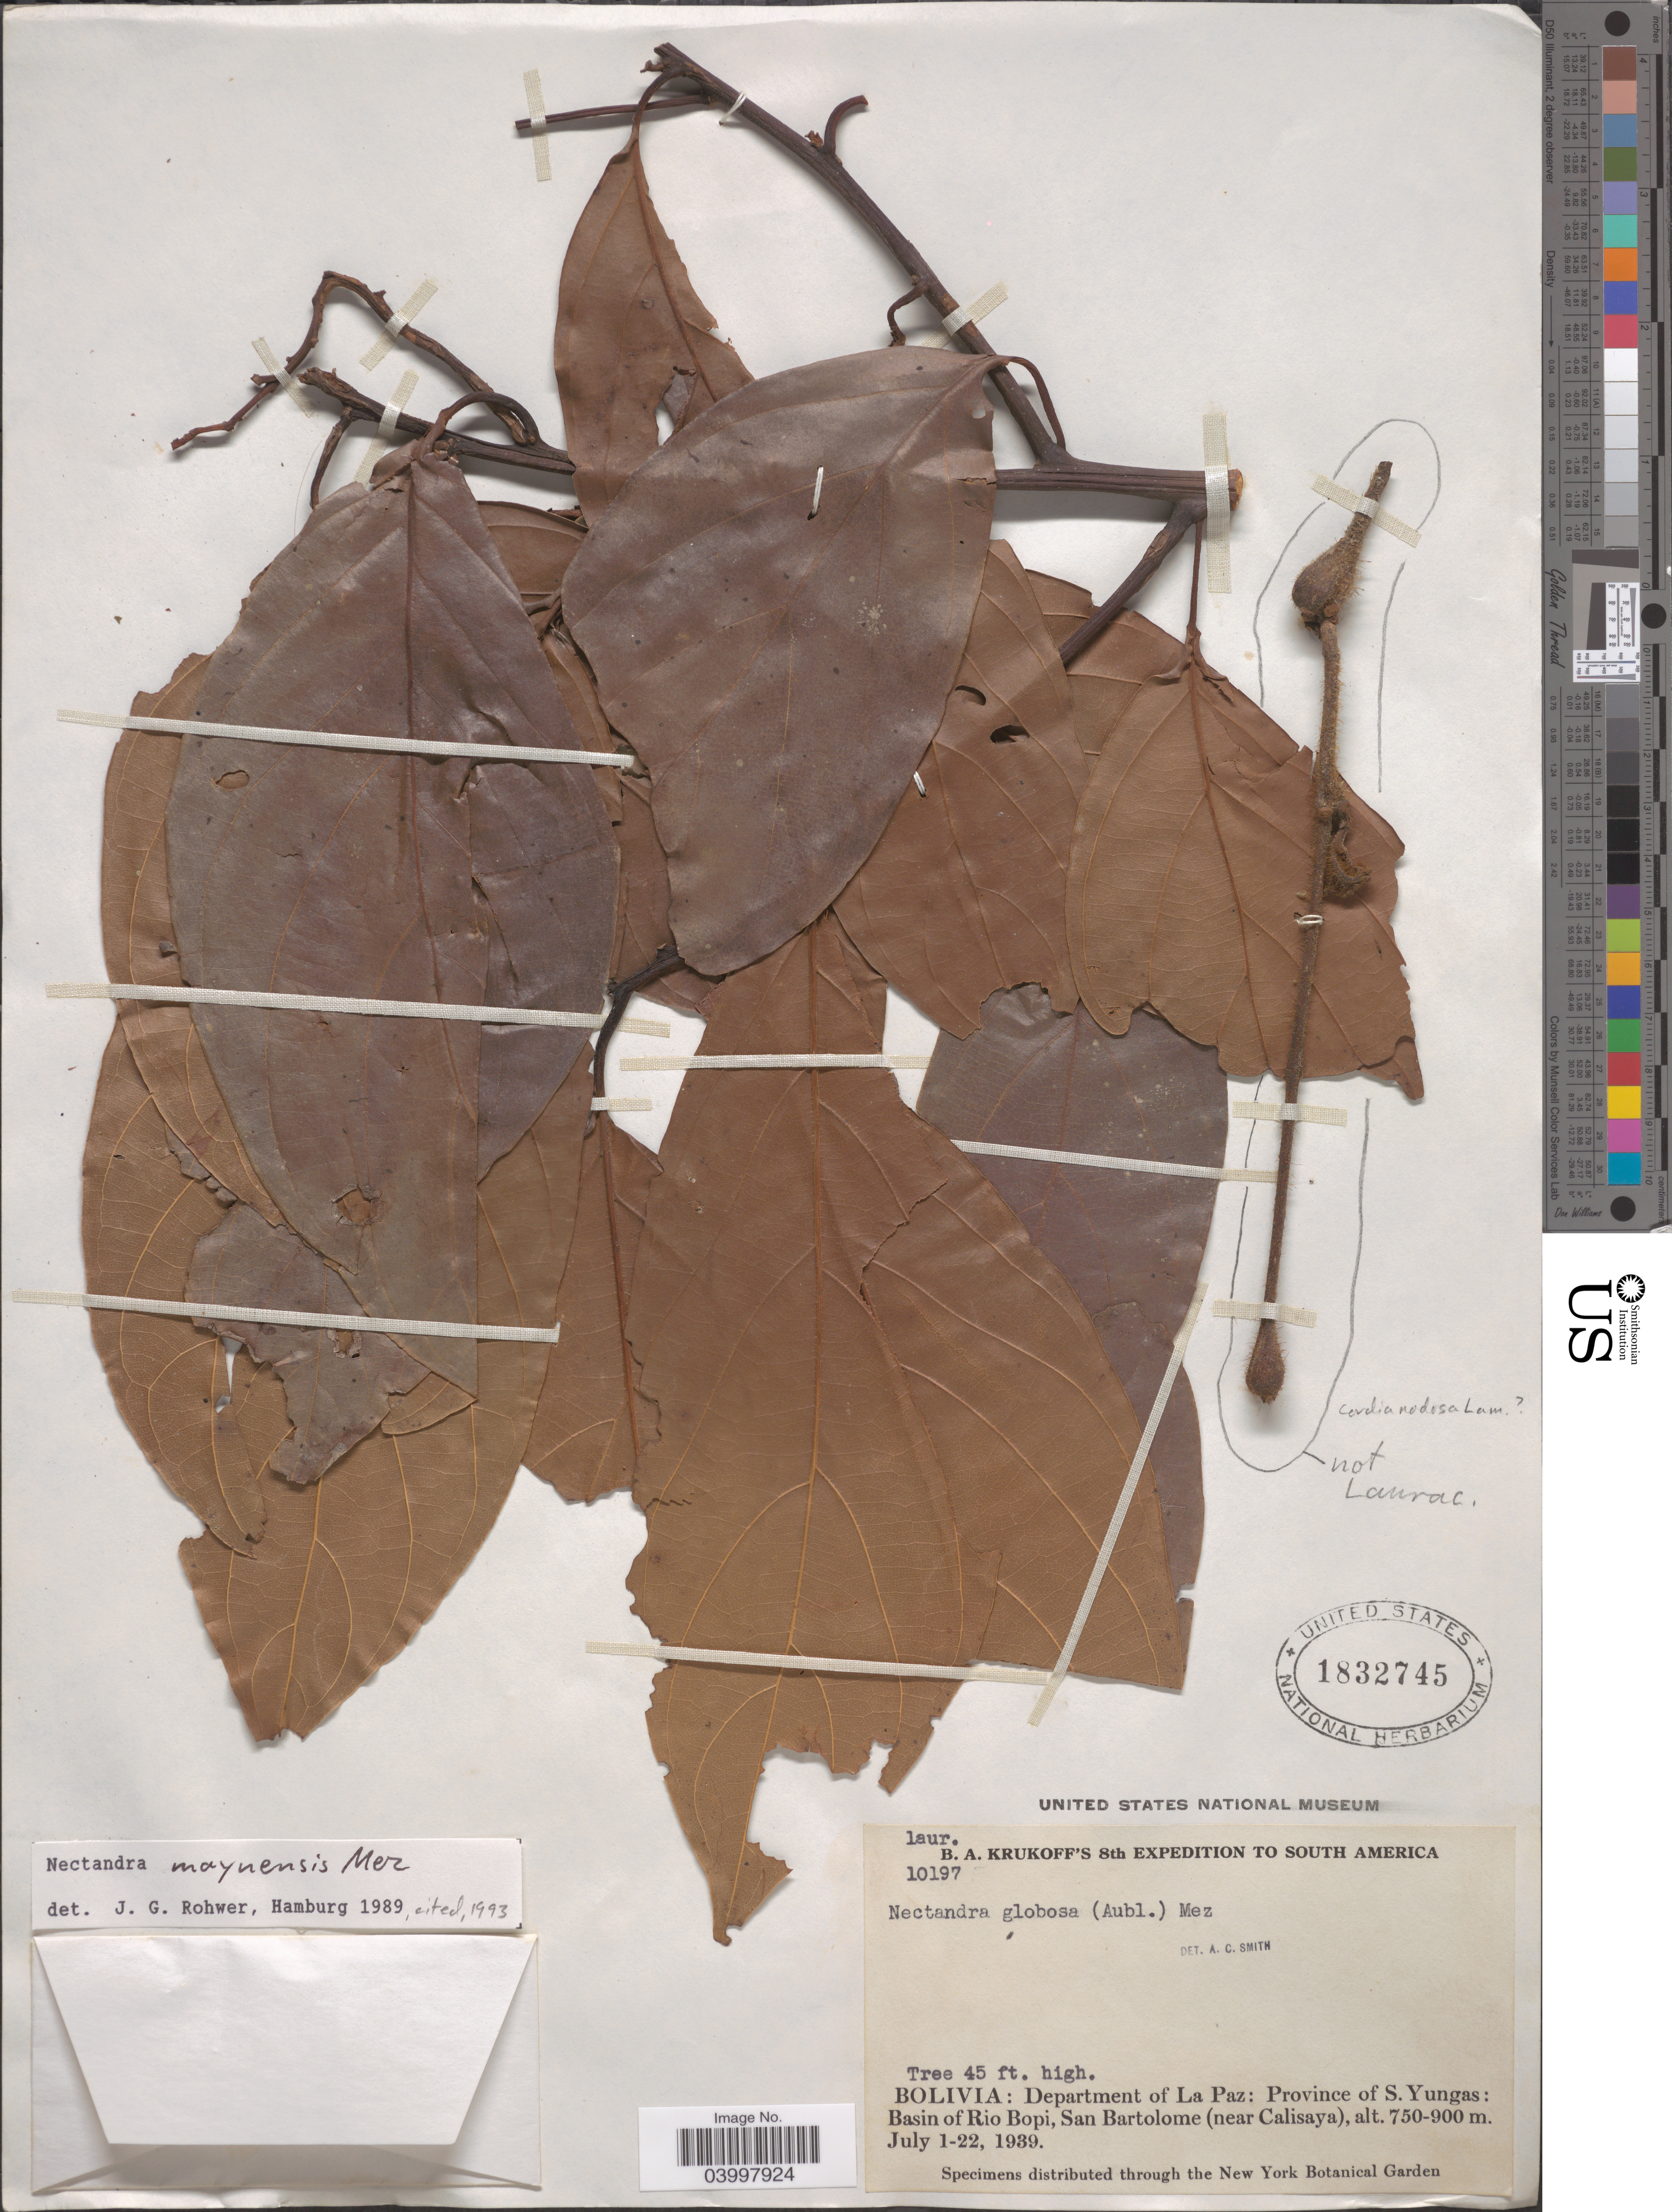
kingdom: Plantae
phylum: Tracheophyta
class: Magnoliopsida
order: Laurales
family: Lauraceae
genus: Nectandra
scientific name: Nectandra maynensis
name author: Mez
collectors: B. A. Krukoff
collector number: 10197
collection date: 1939-07-01/1939-07-22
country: Bolivia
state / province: La Paz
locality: Department of La Paz: Province of S.Yungas: Basin of Rio Bopi, San Bartolome (near Calisaya).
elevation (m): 750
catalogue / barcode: US 1832745